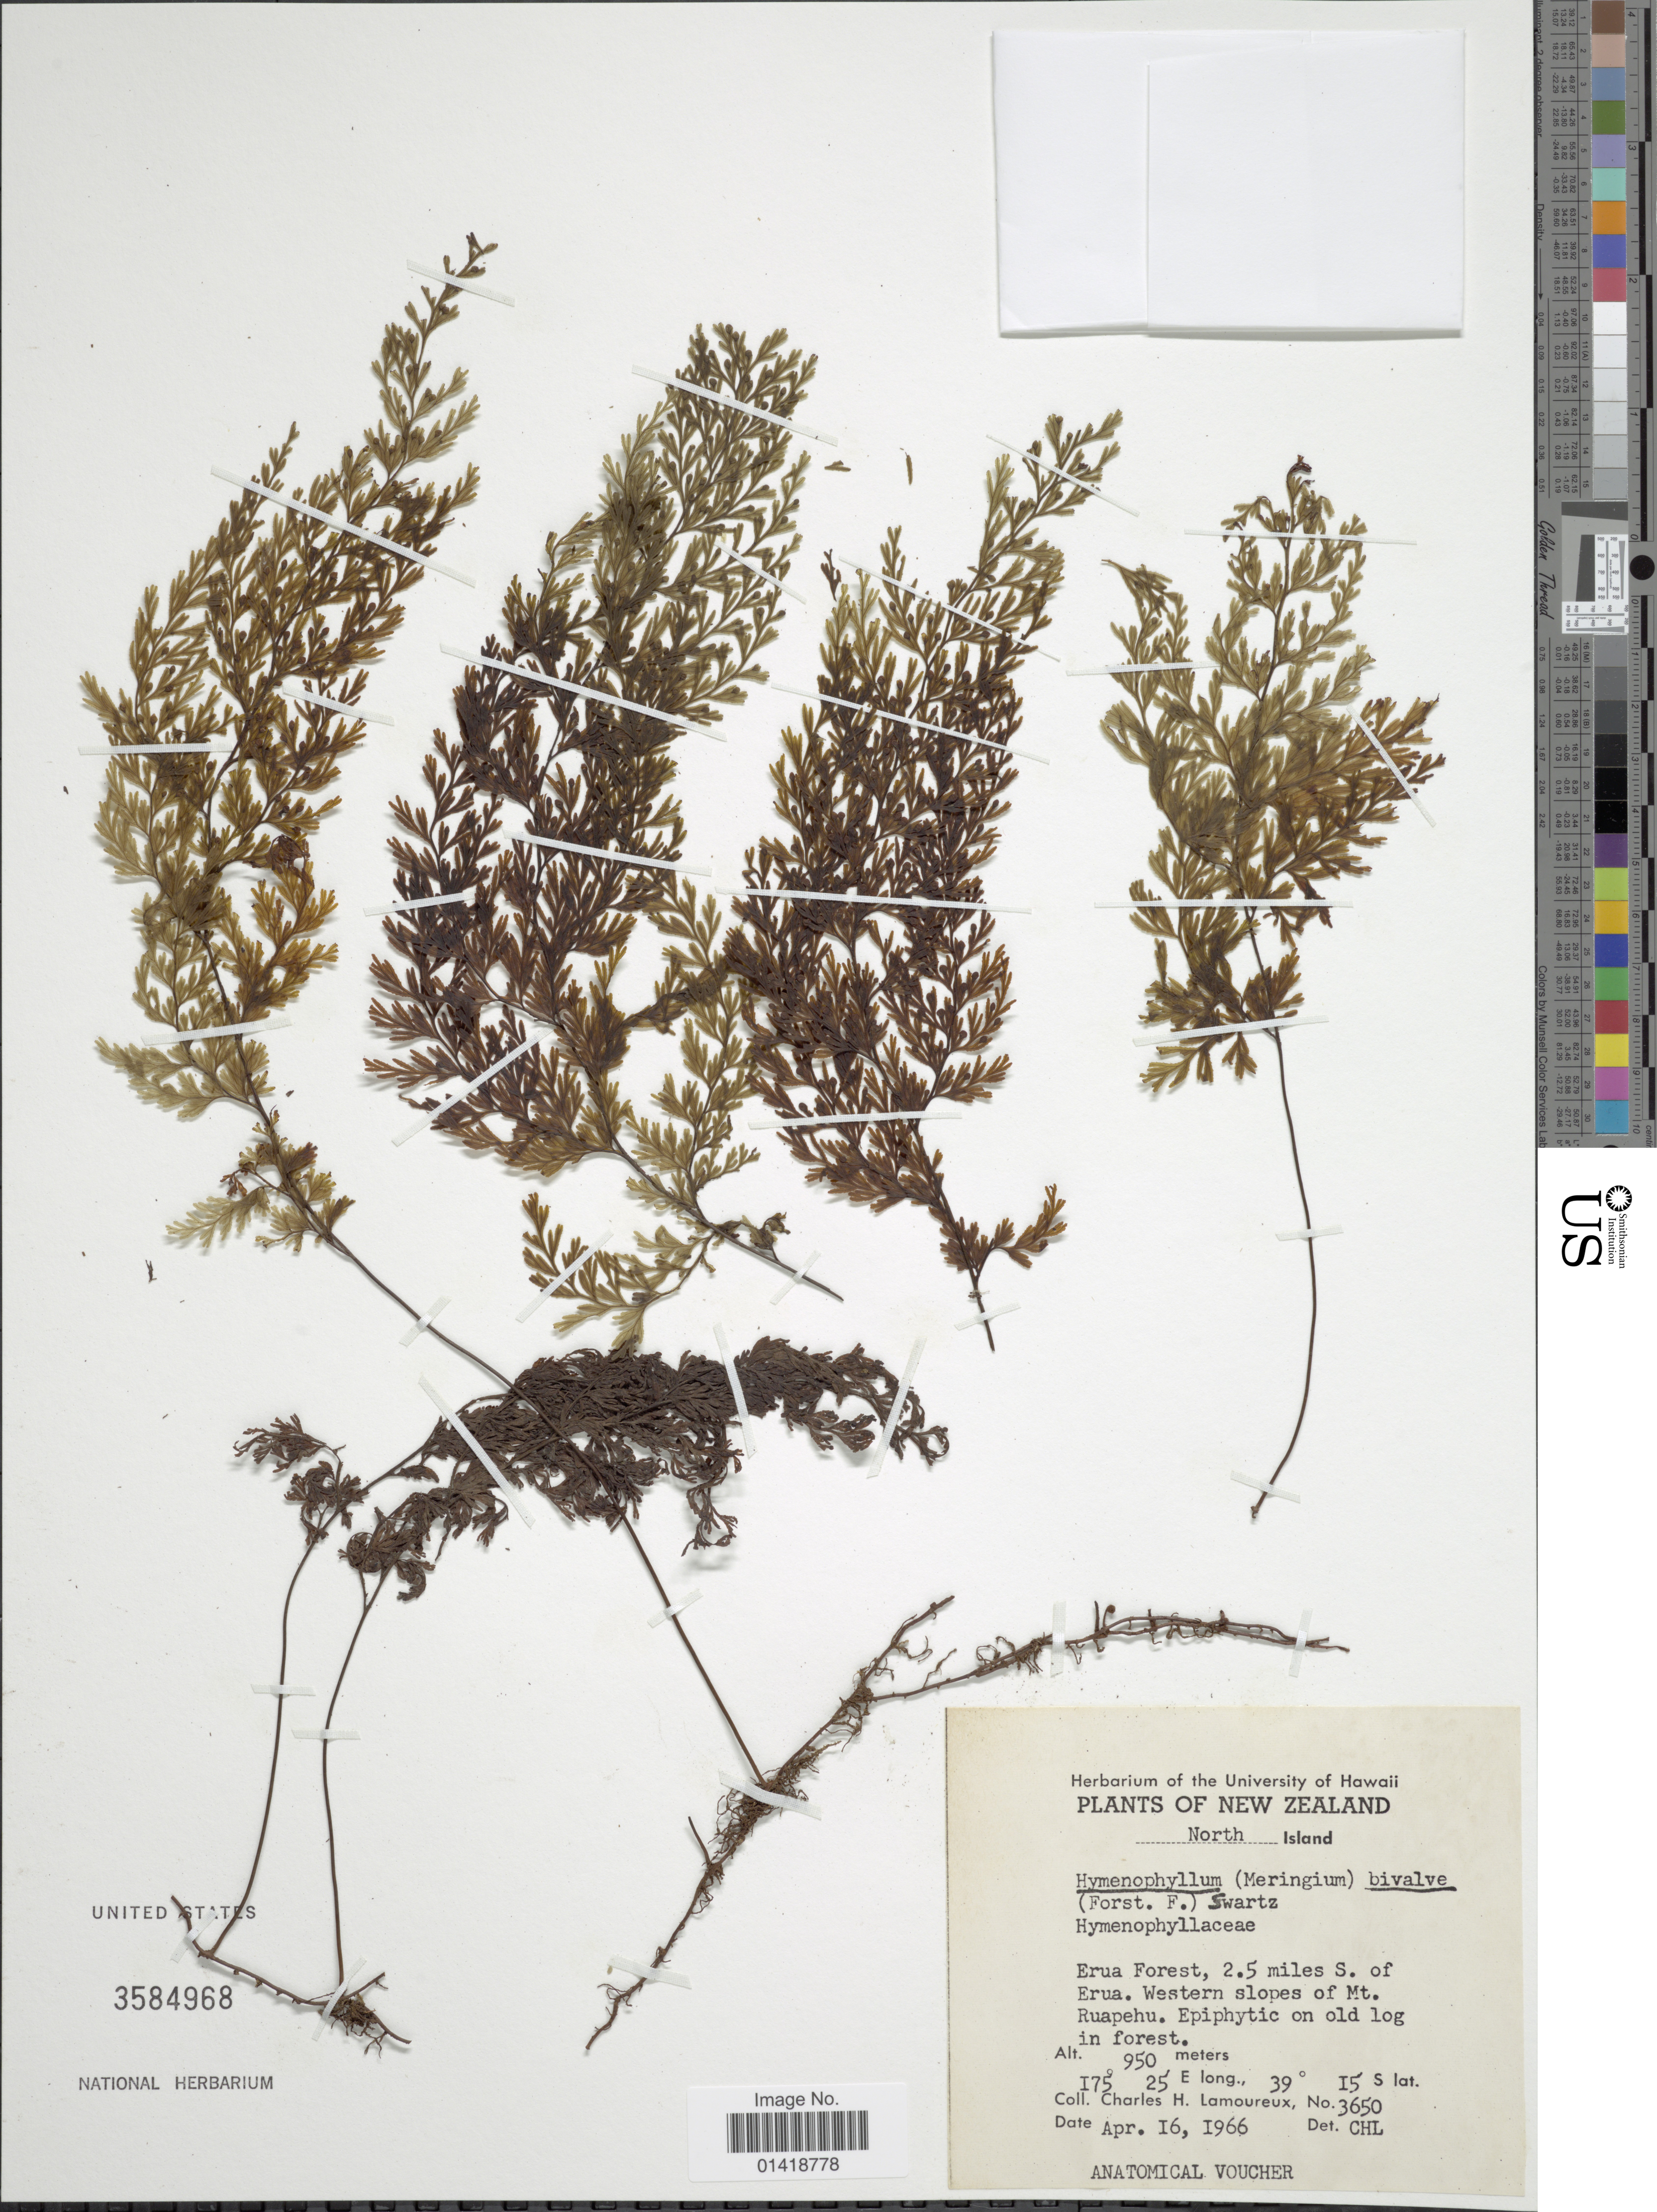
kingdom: Plantae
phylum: Tracheophyta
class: Polypodiopsida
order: Hymenophyllales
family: Hymenophyllaceae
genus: Hymenophyllum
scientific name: Hymenophyllum bivalve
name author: (G. Forst.) Sw.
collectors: C. H. Lamoureux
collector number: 3650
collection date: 1966-04-16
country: New Zealand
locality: North Island. Erua Forest, 2.5 miles S. of Erua. Western slopes of Mt. Ruapehu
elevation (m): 950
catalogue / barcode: US 3584968